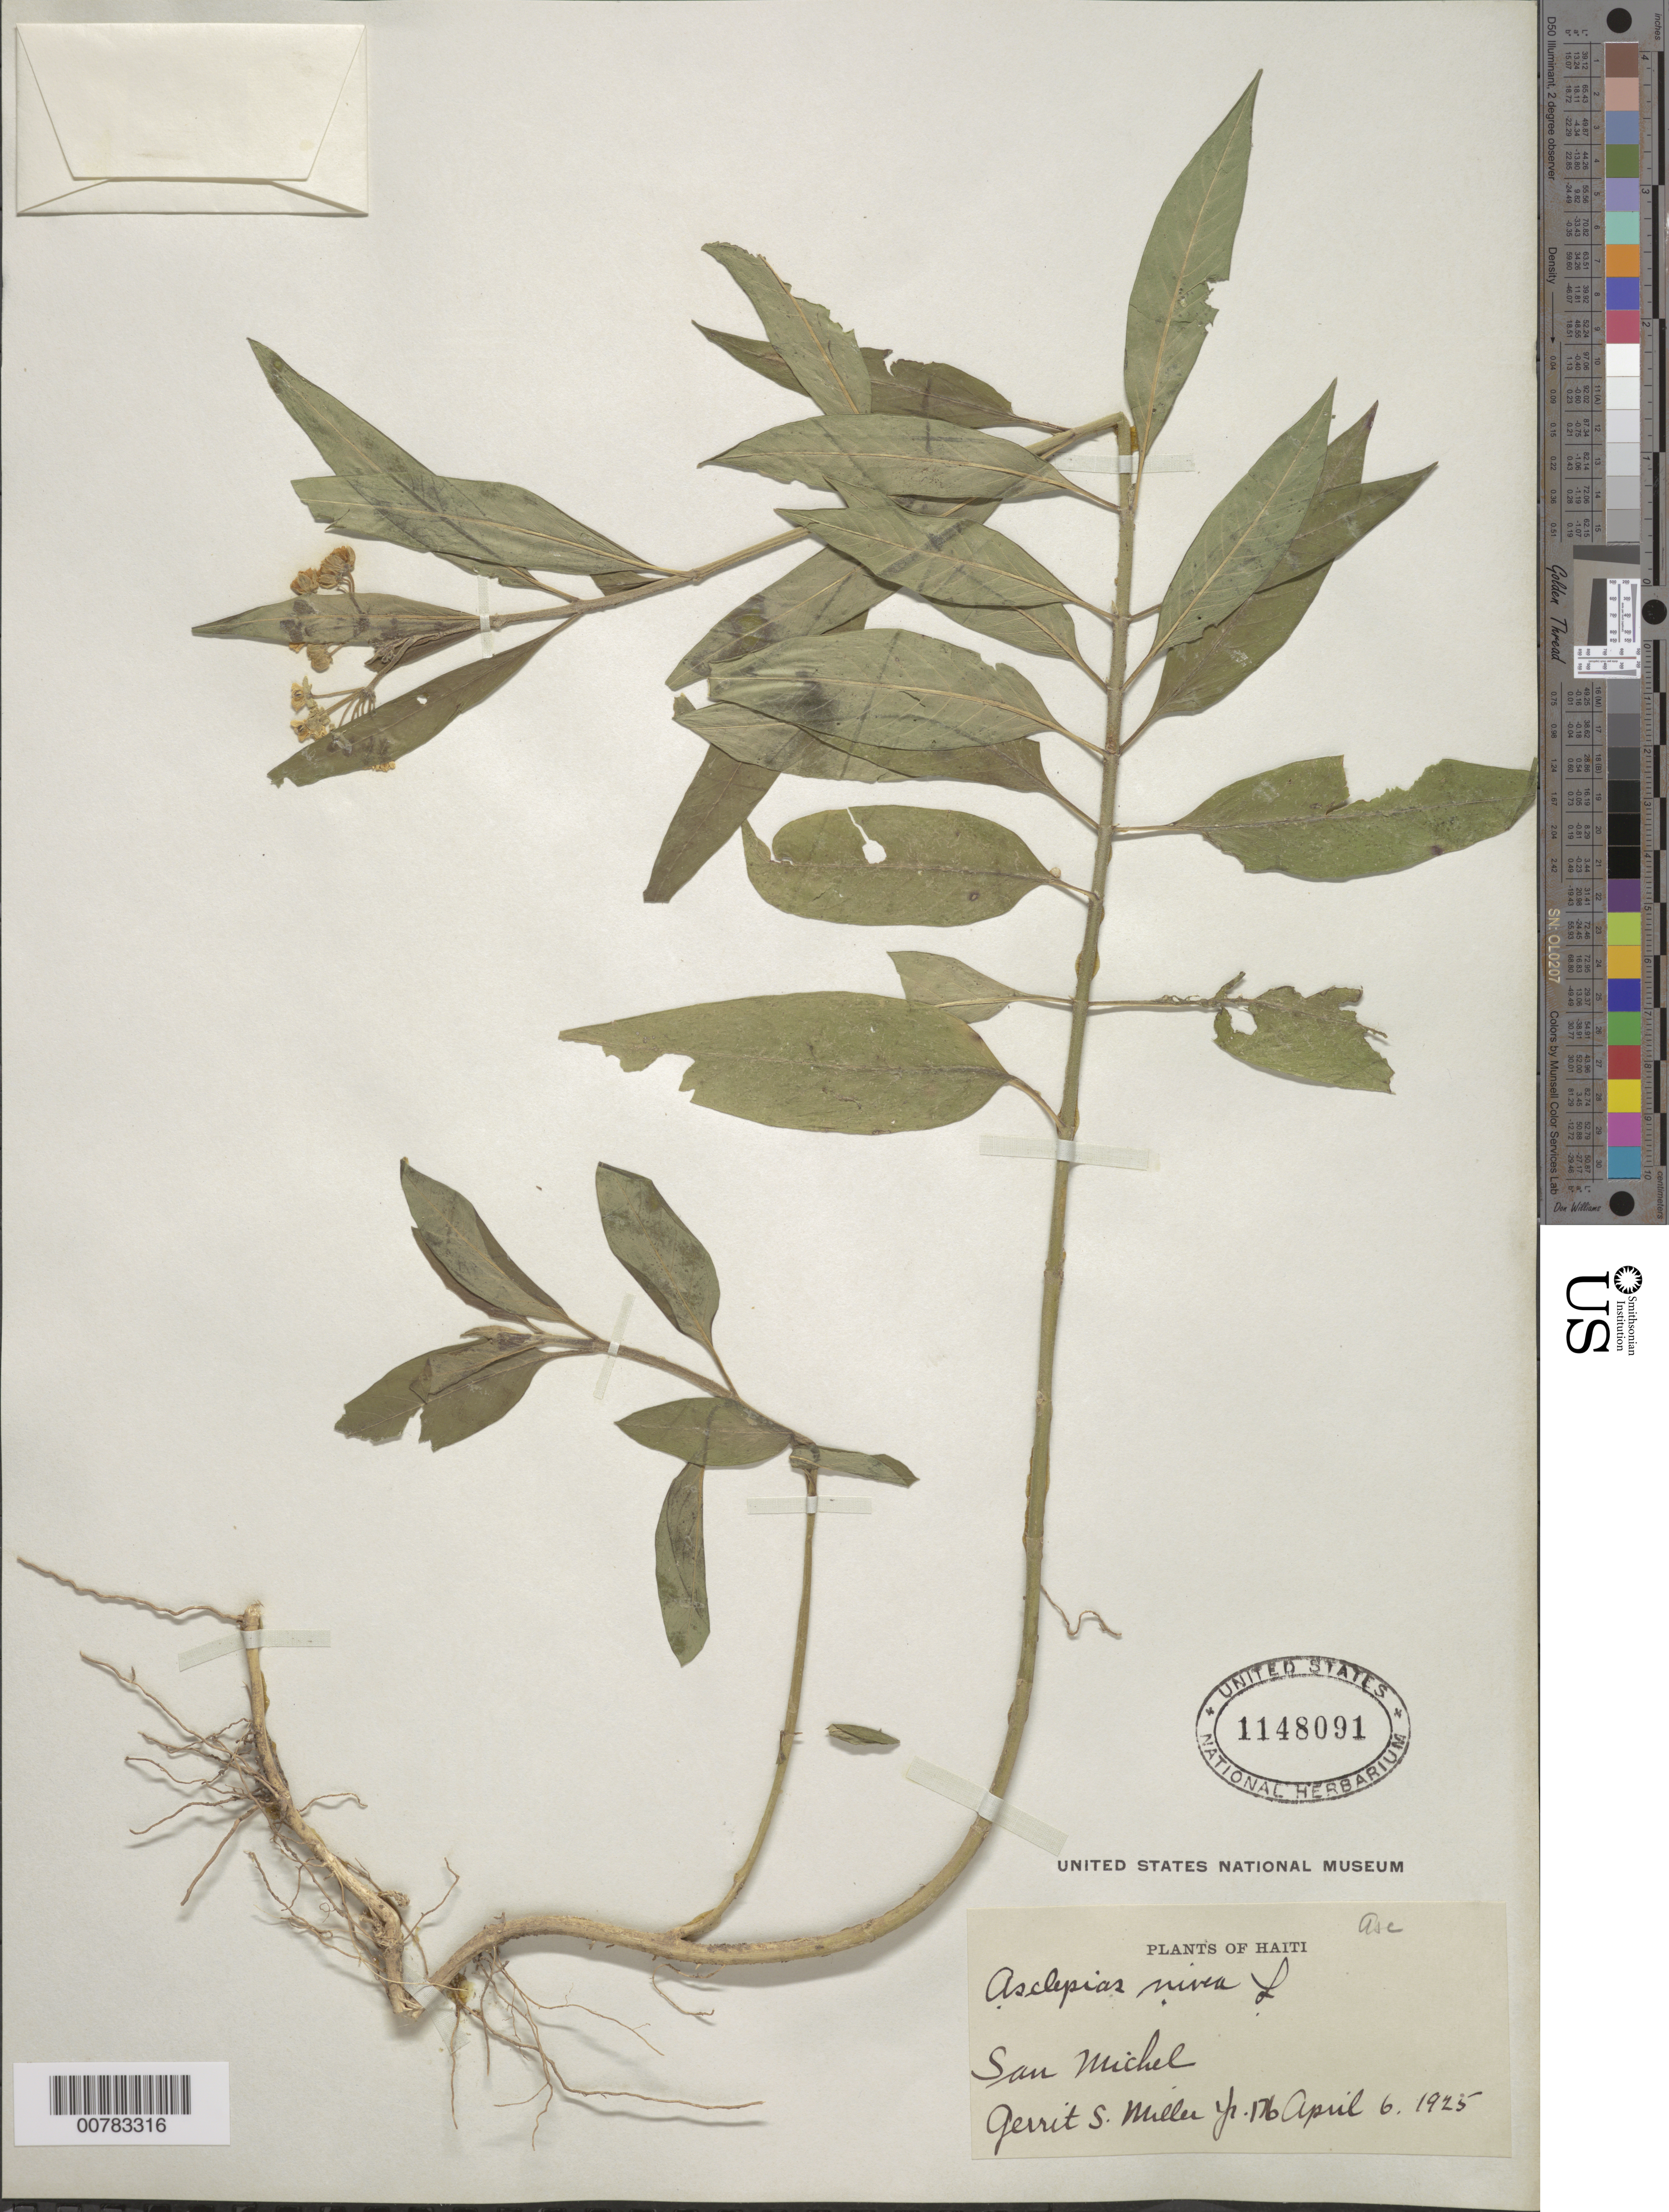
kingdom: Plantae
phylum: Tracheophyta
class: Magnoliopsida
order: Gentianales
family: Apocynaceae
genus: Asclepias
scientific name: Asclepias nivea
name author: L.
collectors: G. S. Miller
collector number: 176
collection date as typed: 06 Apr 1925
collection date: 1925-04-06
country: Haiti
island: Hispaniola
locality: San Michel.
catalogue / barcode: US 1148091